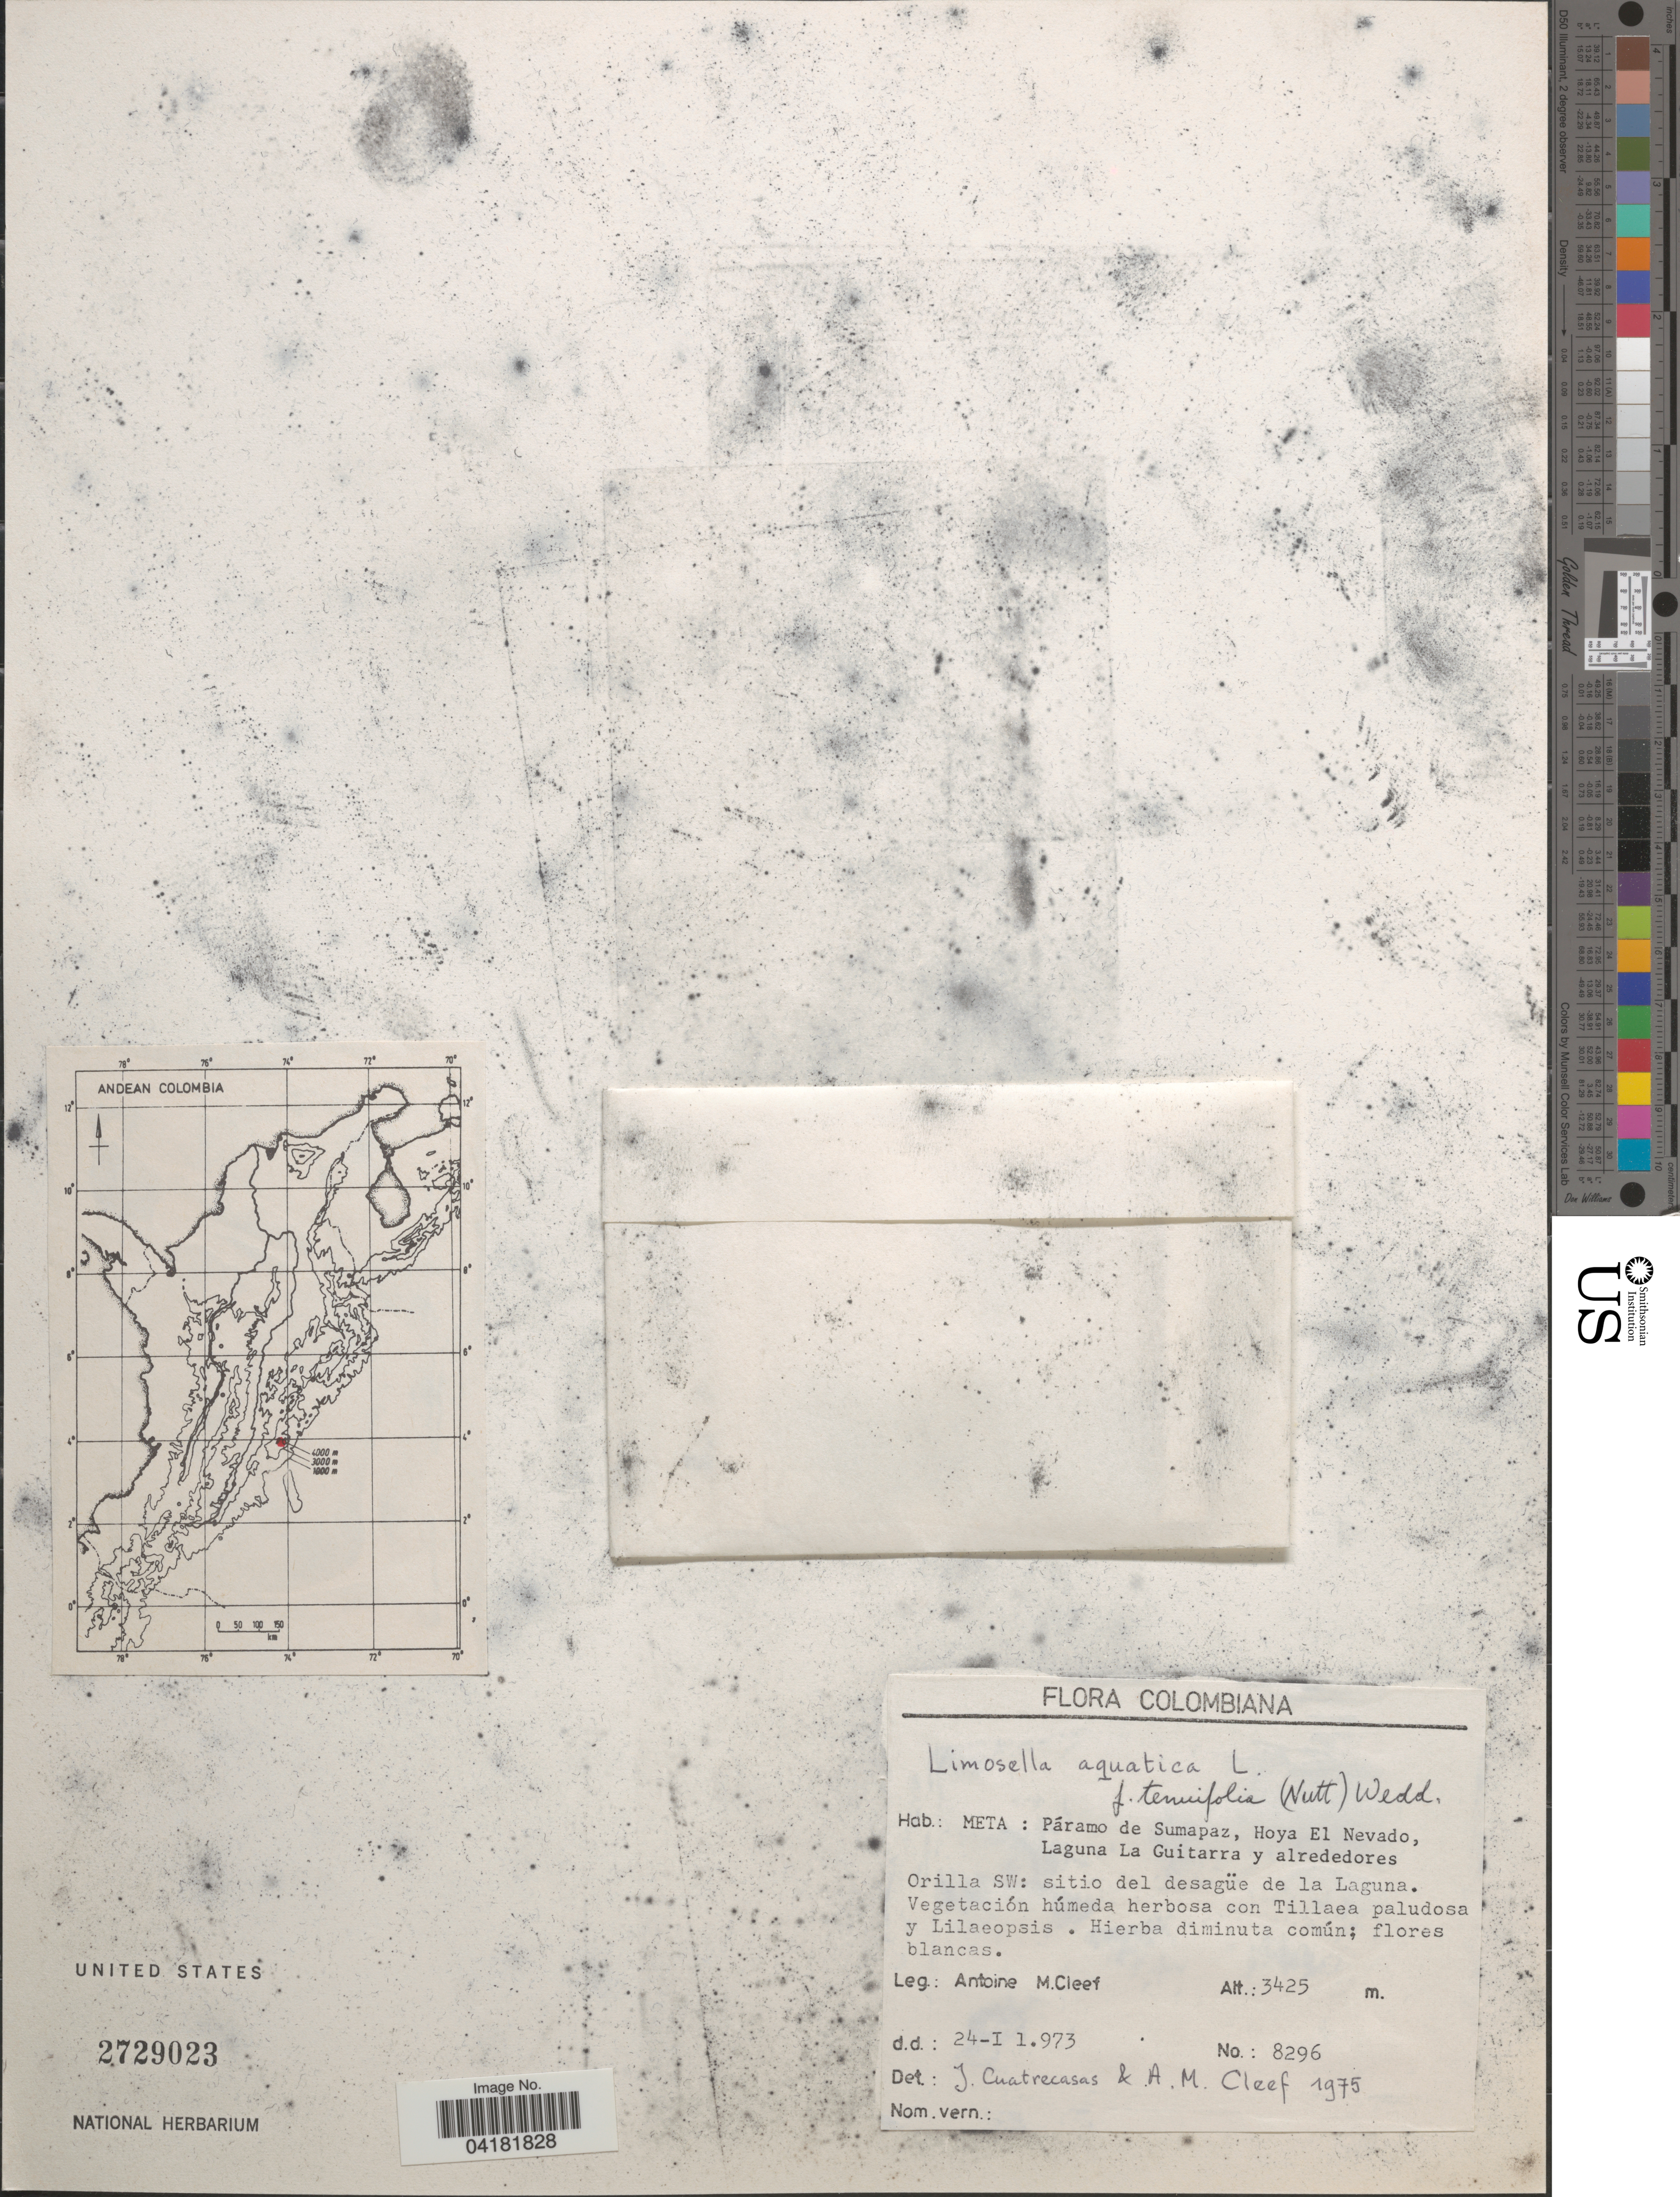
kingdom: Plantae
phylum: Tracheophyta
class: Magnoliopsida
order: Lamiales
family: Scrophulariaceae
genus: Limosella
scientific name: Limosella aquatica var. tenuifolia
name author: (Wolf ex Hoffm.) Mérat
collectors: A. M. Cleef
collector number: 8296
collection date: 1973-01-24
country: Colombia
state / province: Meta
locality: Colombiana. Páramo de Sumapaz, Hoya El Nevado, Laguna La Guitarra y alrededores. Orilla SW: sitio del desagüe de la Laguna.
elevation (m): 3425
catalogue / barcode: US 2729023